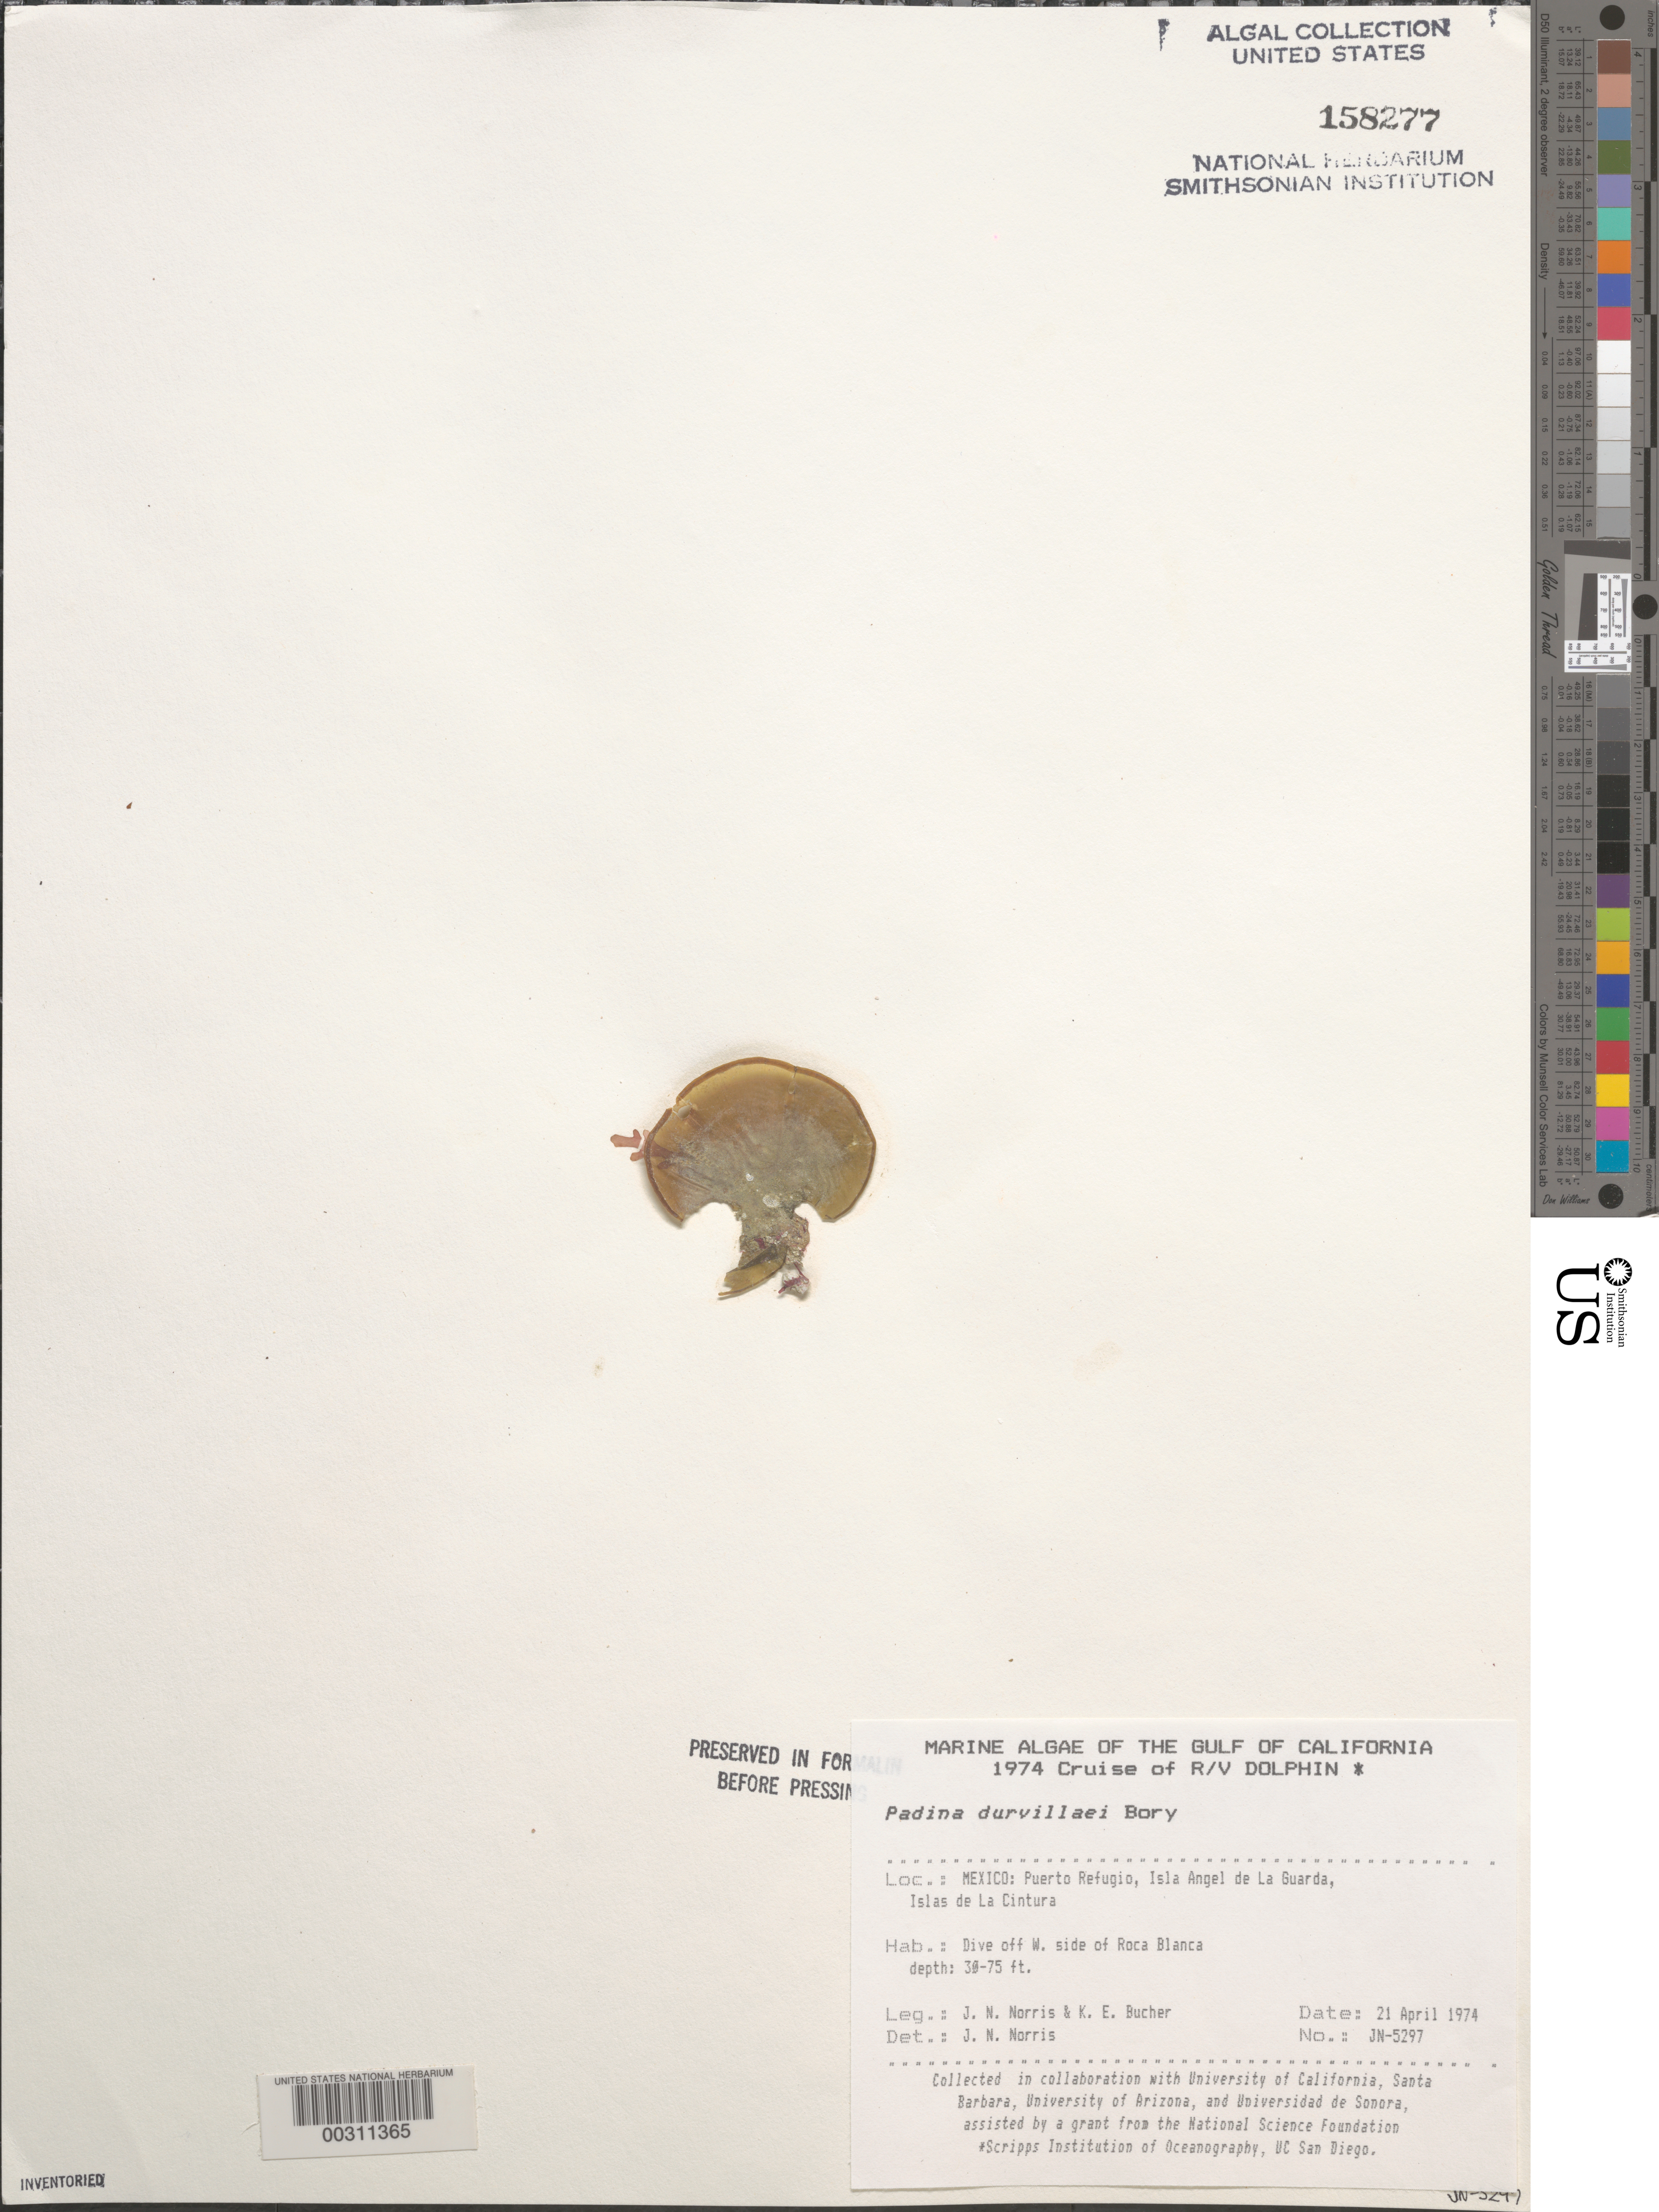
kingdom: Chromista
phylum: Ochrophyta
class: Phaeophyceae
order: Dictyotales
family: Dictyotaceae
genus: Padina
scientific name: Padina durvillaei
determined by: Norris, James N.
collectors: J. N. Norris & K. E. Bucher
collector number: JN-5297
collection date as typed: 21 Apr 1974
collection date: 1974-04-21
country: Mexico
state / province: Baja California Norte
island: Isla Angel de la Guarda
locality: Puerto Refugio, Roca Blanca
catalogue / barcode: US 158277